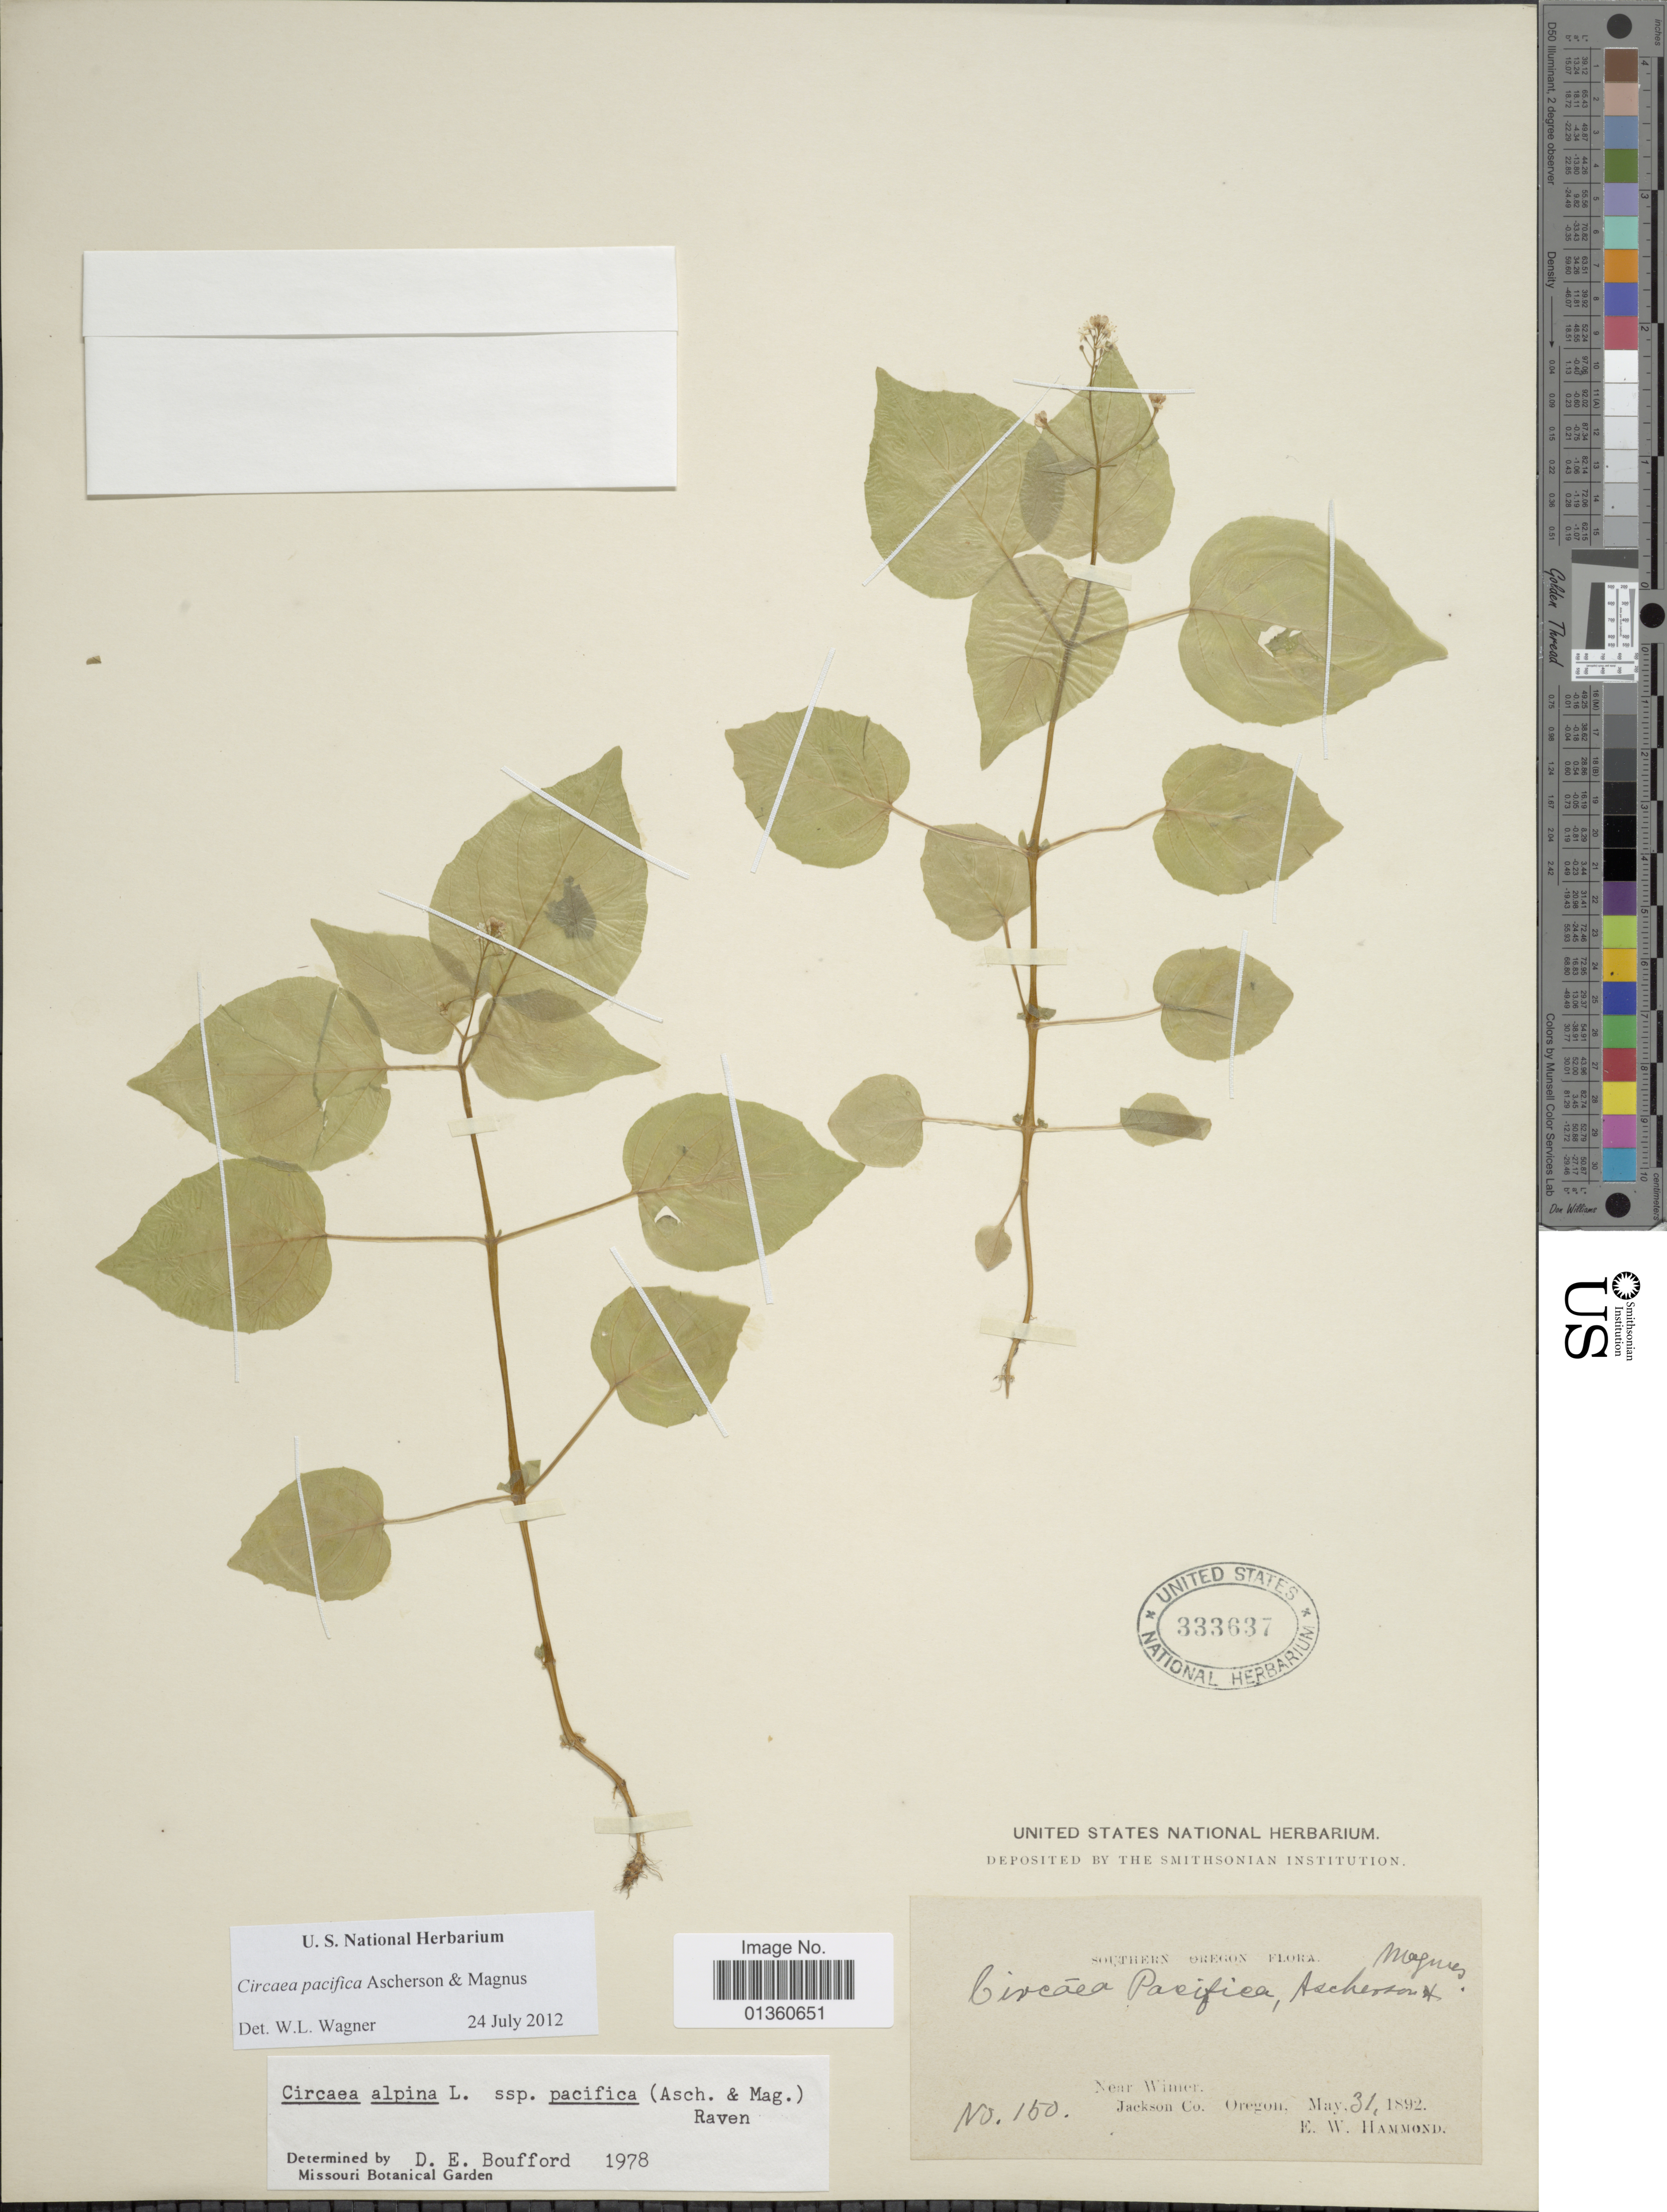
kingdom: Plantae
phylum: Tracheophyta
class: Magnoliopsida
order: Myrtales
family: Onagraceae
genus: Circaea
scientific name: Circaea pacifica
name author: Asch. & Magnus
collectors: E. Hammond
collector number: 150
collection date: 1892-05-31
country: United States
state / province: Oregon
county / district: Jackson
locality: Southern Oregon. Near Wimer. Jackson Co.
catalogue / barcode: US 333637